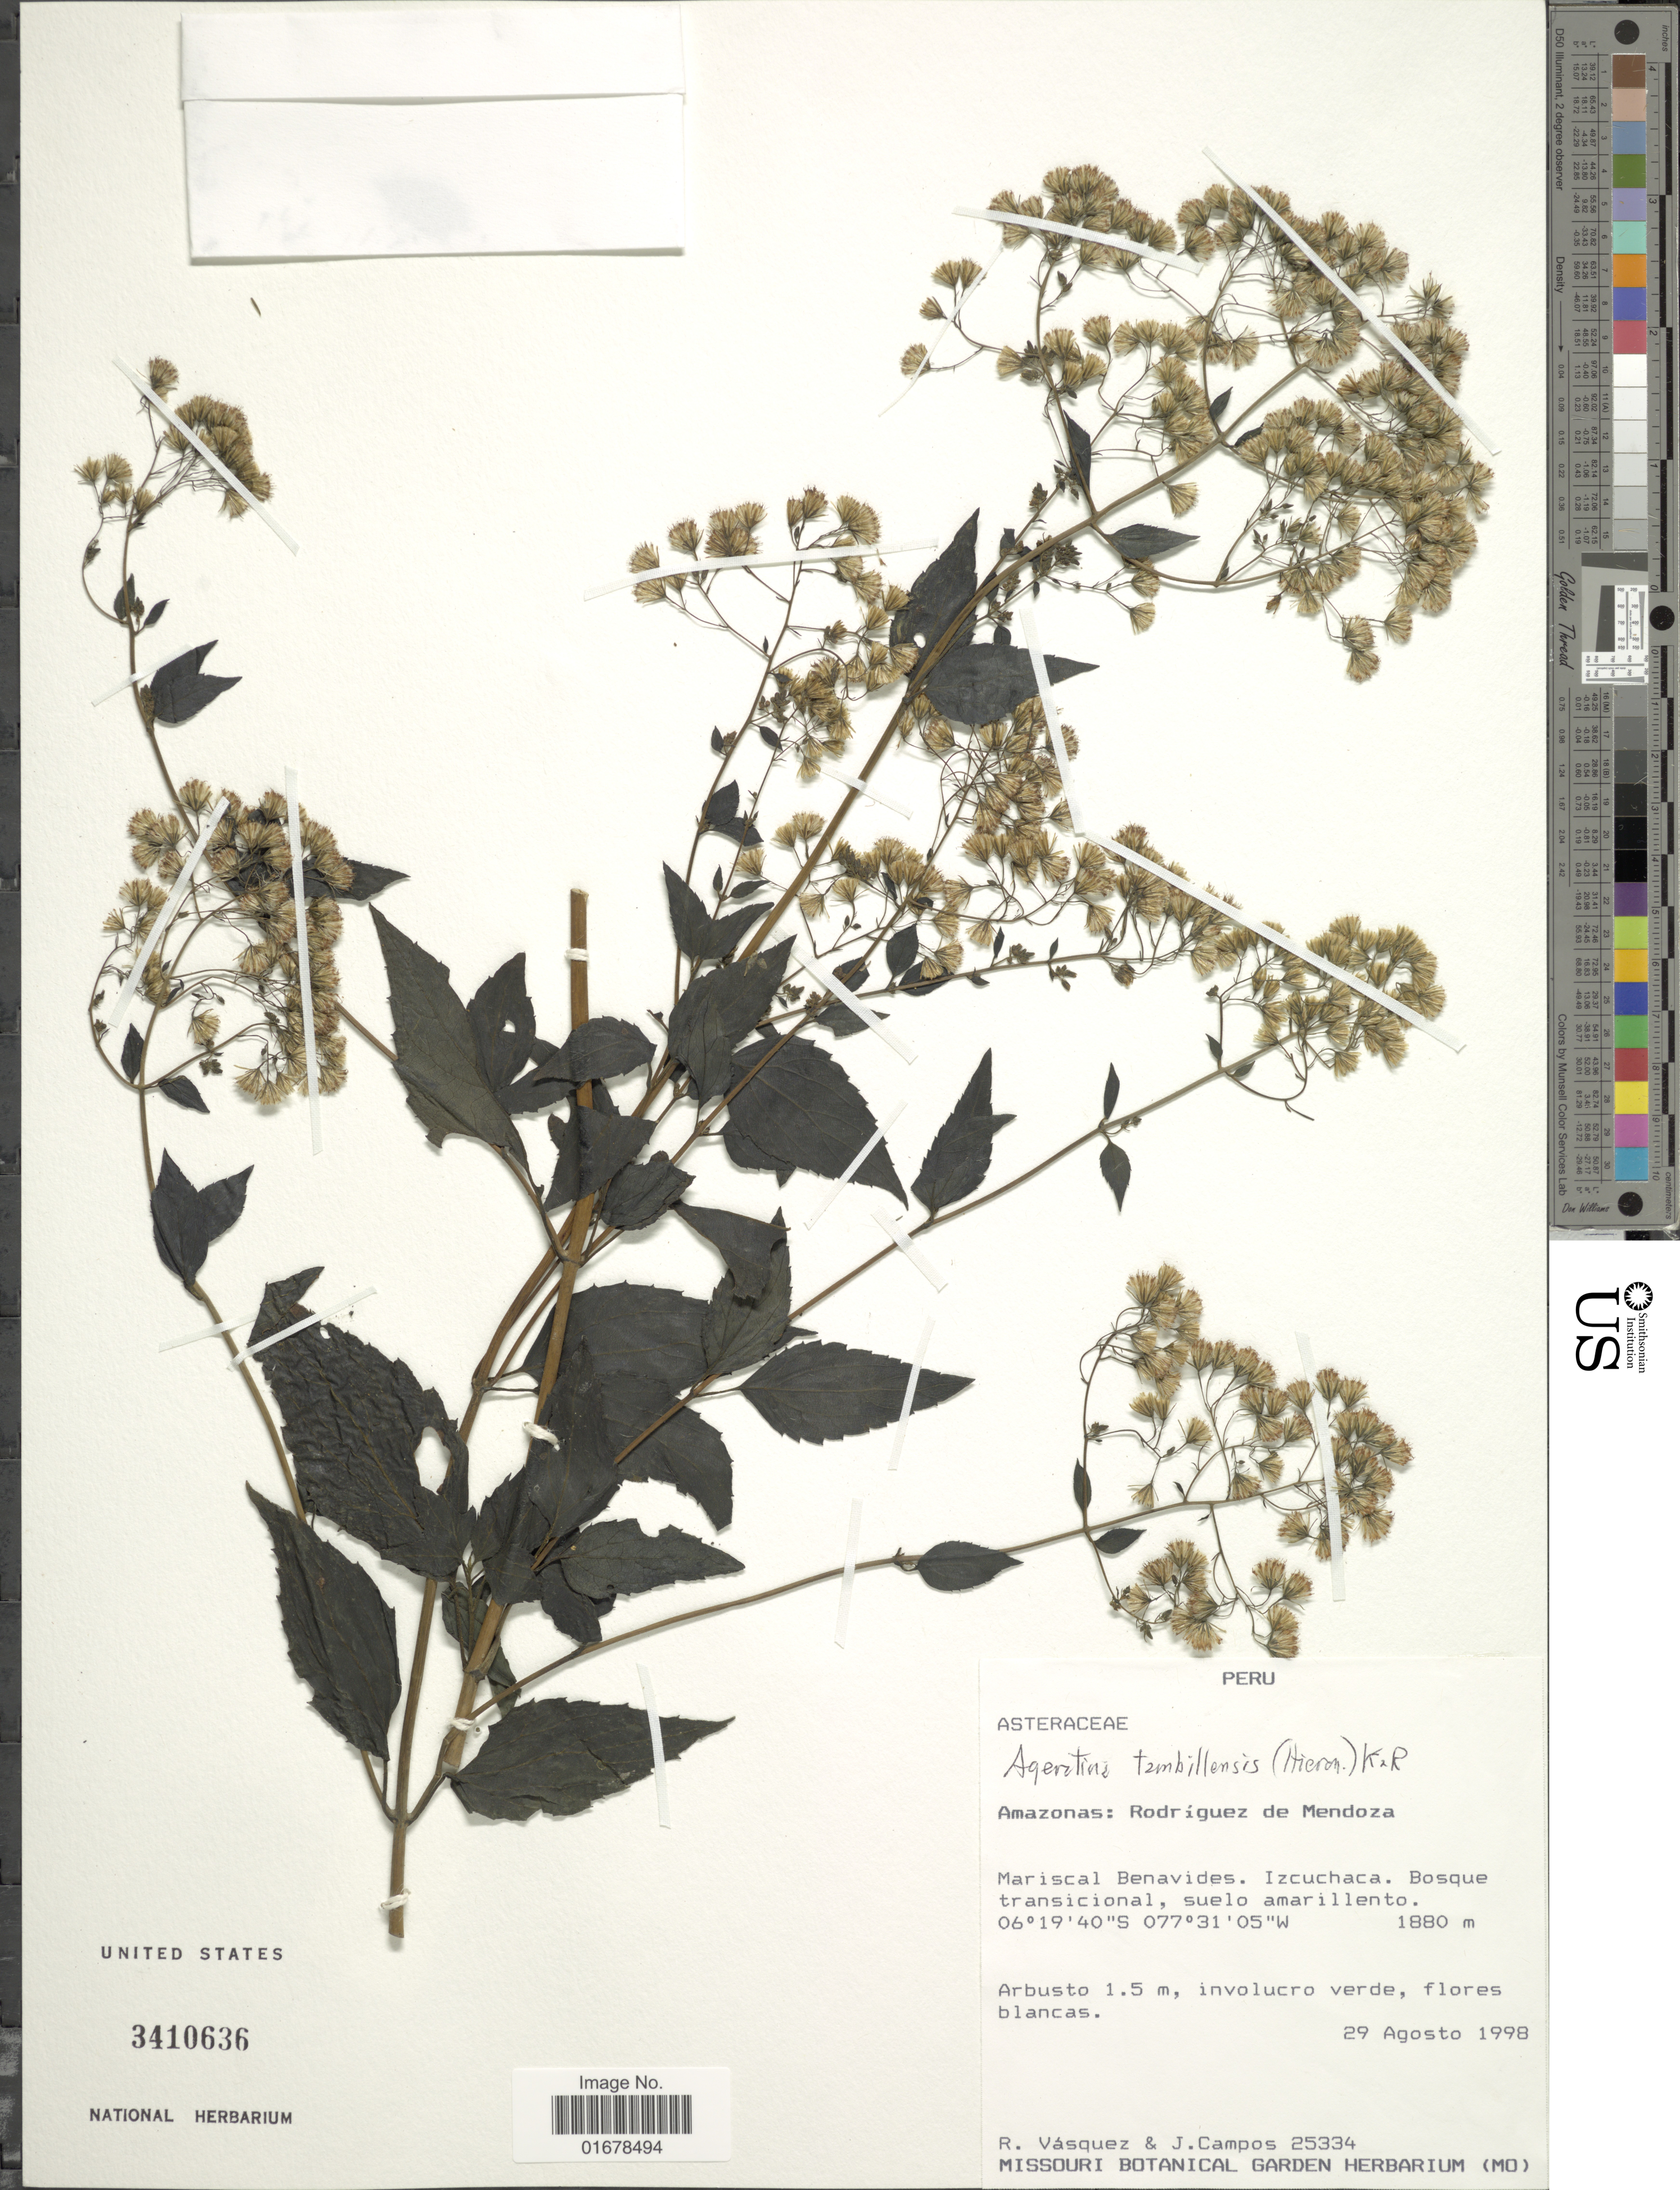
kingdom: Plantae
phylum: Tracheophyta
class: Magnoliopsida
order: Asterales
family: Asteraceae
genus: Ageratina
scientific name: Ageratina tambillensis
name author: (Hieron.) R.M. King & H. Rob.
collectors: R. Vásquez & J. Campos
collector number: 25334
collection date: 1998-08-29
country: Peru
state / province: Amazonas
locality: Amazonas: Rodriguez de Mendoza, Mariscal Benavides. Izcuchaca, Bosque transicional, suelo amarillento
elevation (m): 1880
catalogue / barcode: US 3410636